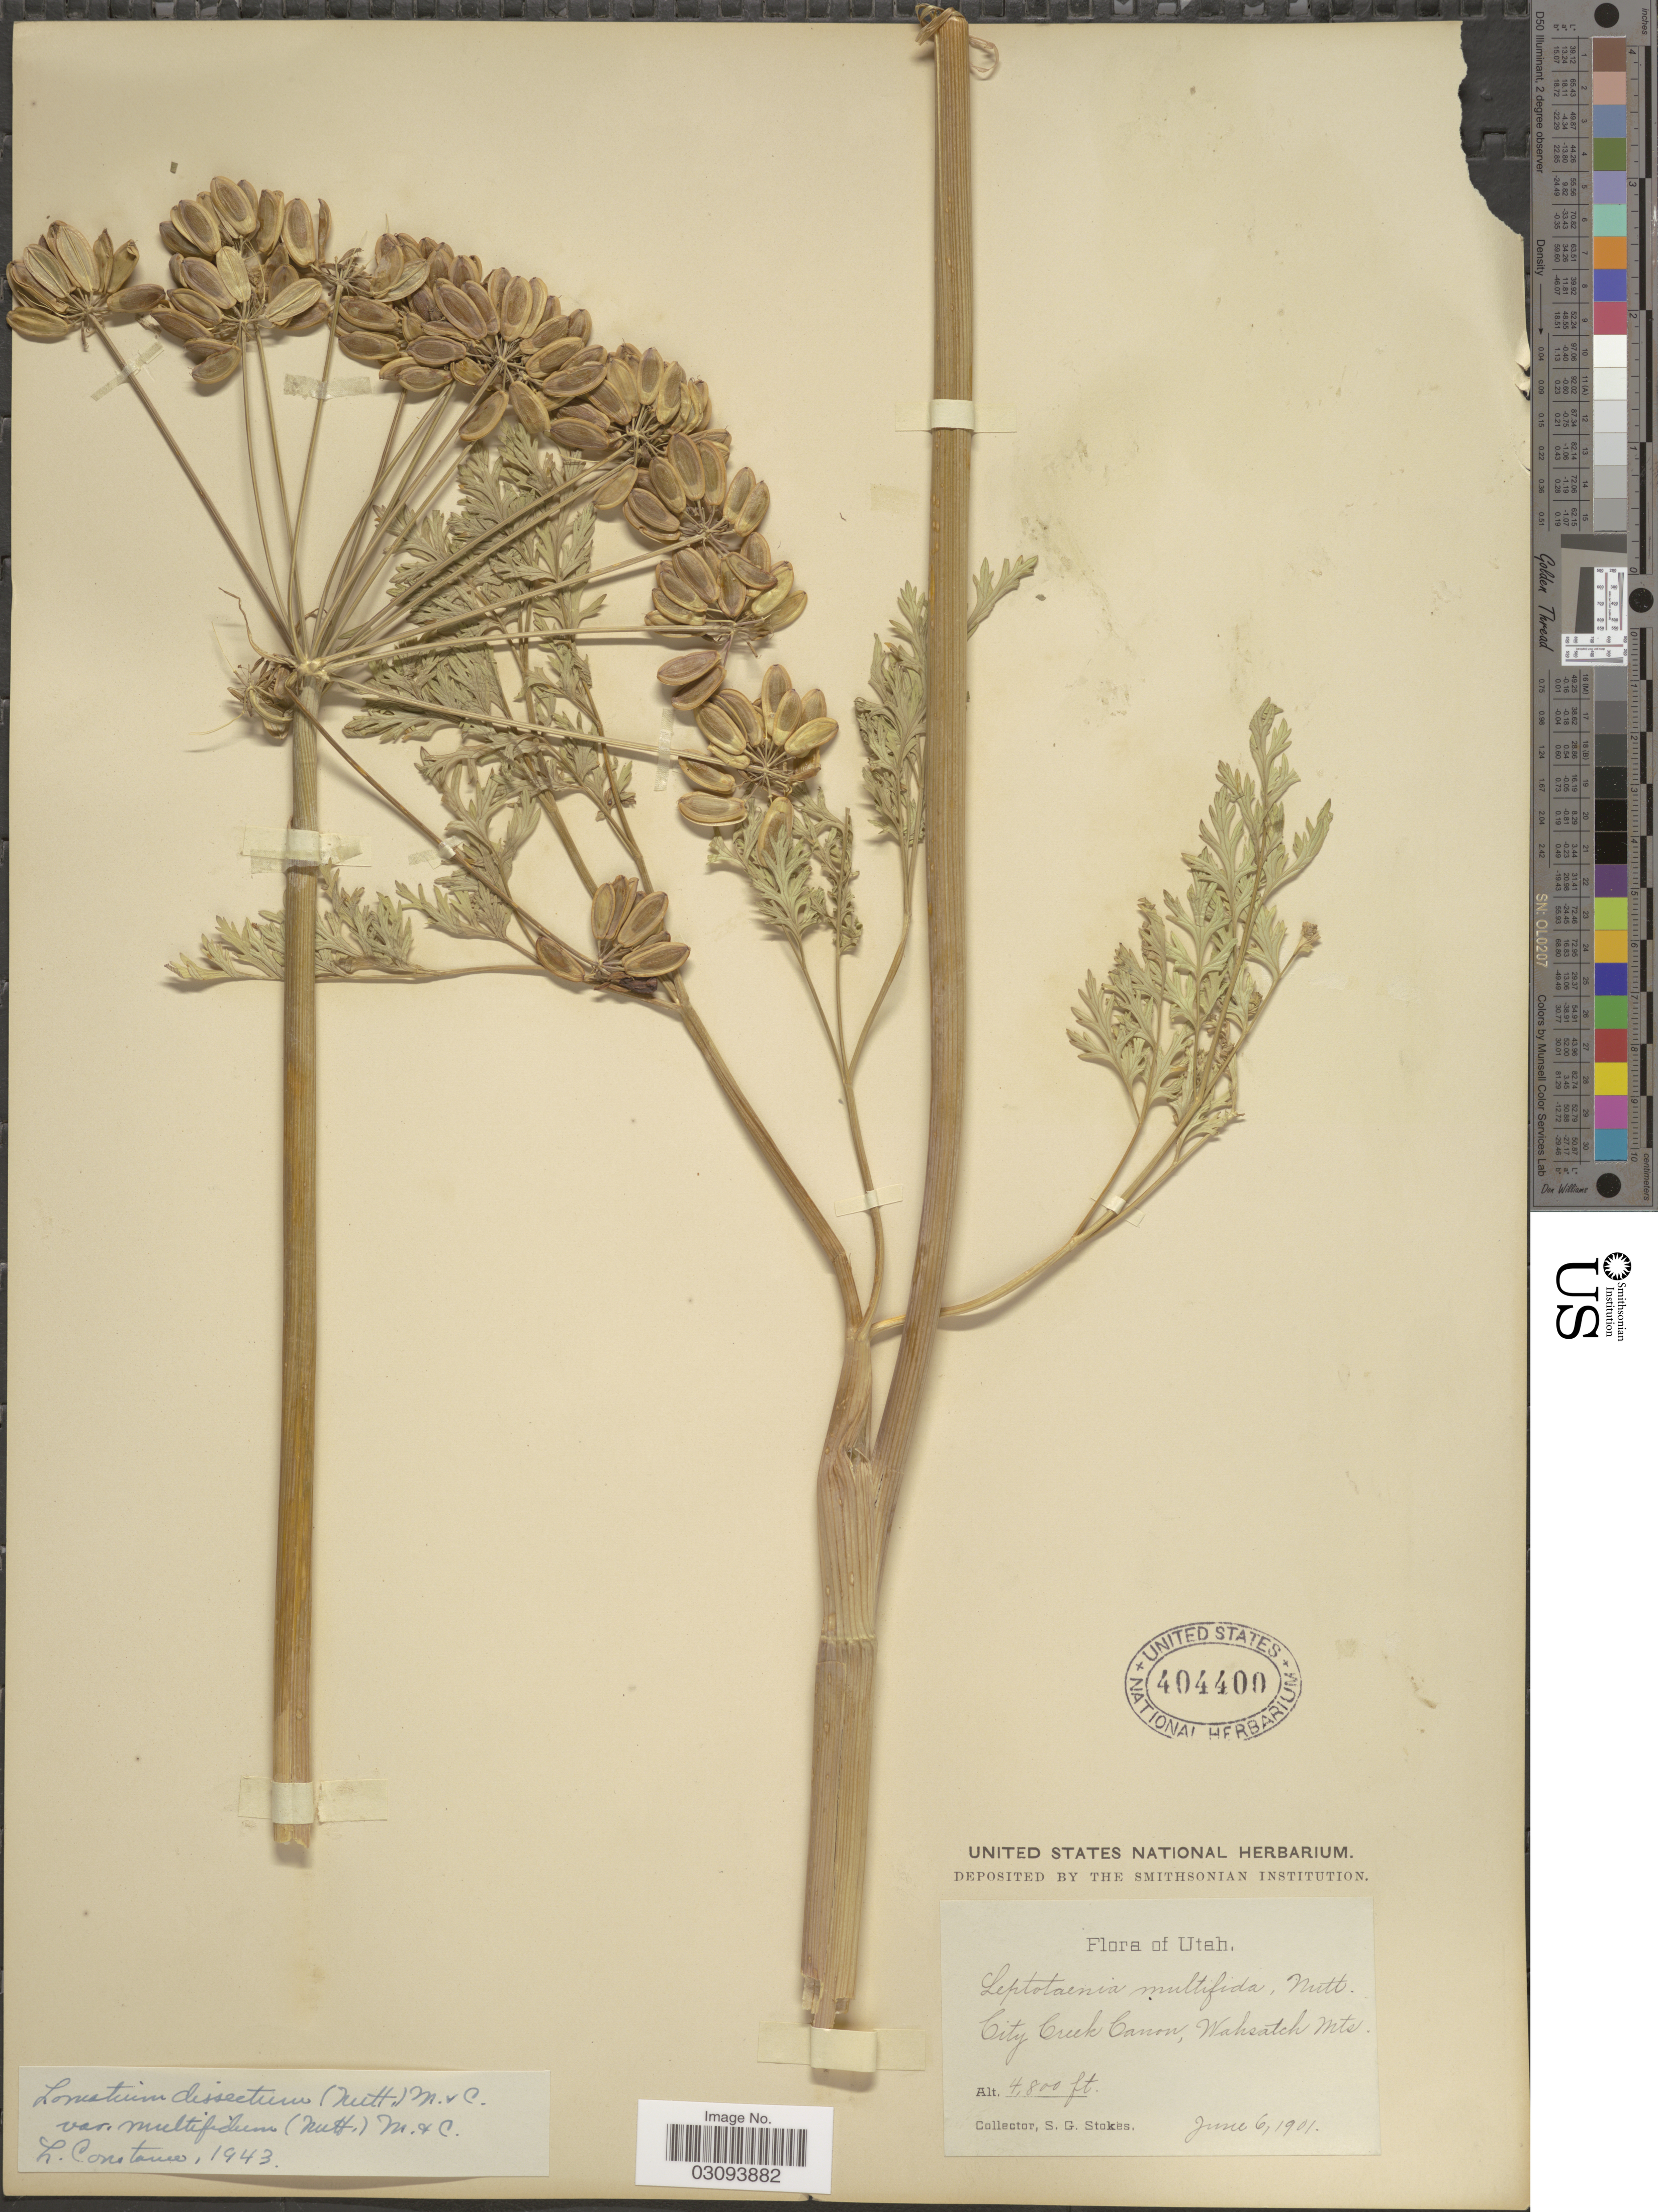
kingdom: Plantae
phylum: Tracheophyta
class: Magnoliopsida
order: Apiales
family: Apiaceae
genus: Lomatium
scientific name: Lomatium dissectum var. multifidum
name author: (Nutt.) Mathias & Constance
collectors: S. G. Stokes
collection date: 1901-06-06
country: United States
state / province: Utah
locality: City Creek Canyon, Wahsatch Mts.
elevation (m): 1463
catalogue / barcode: US 404400